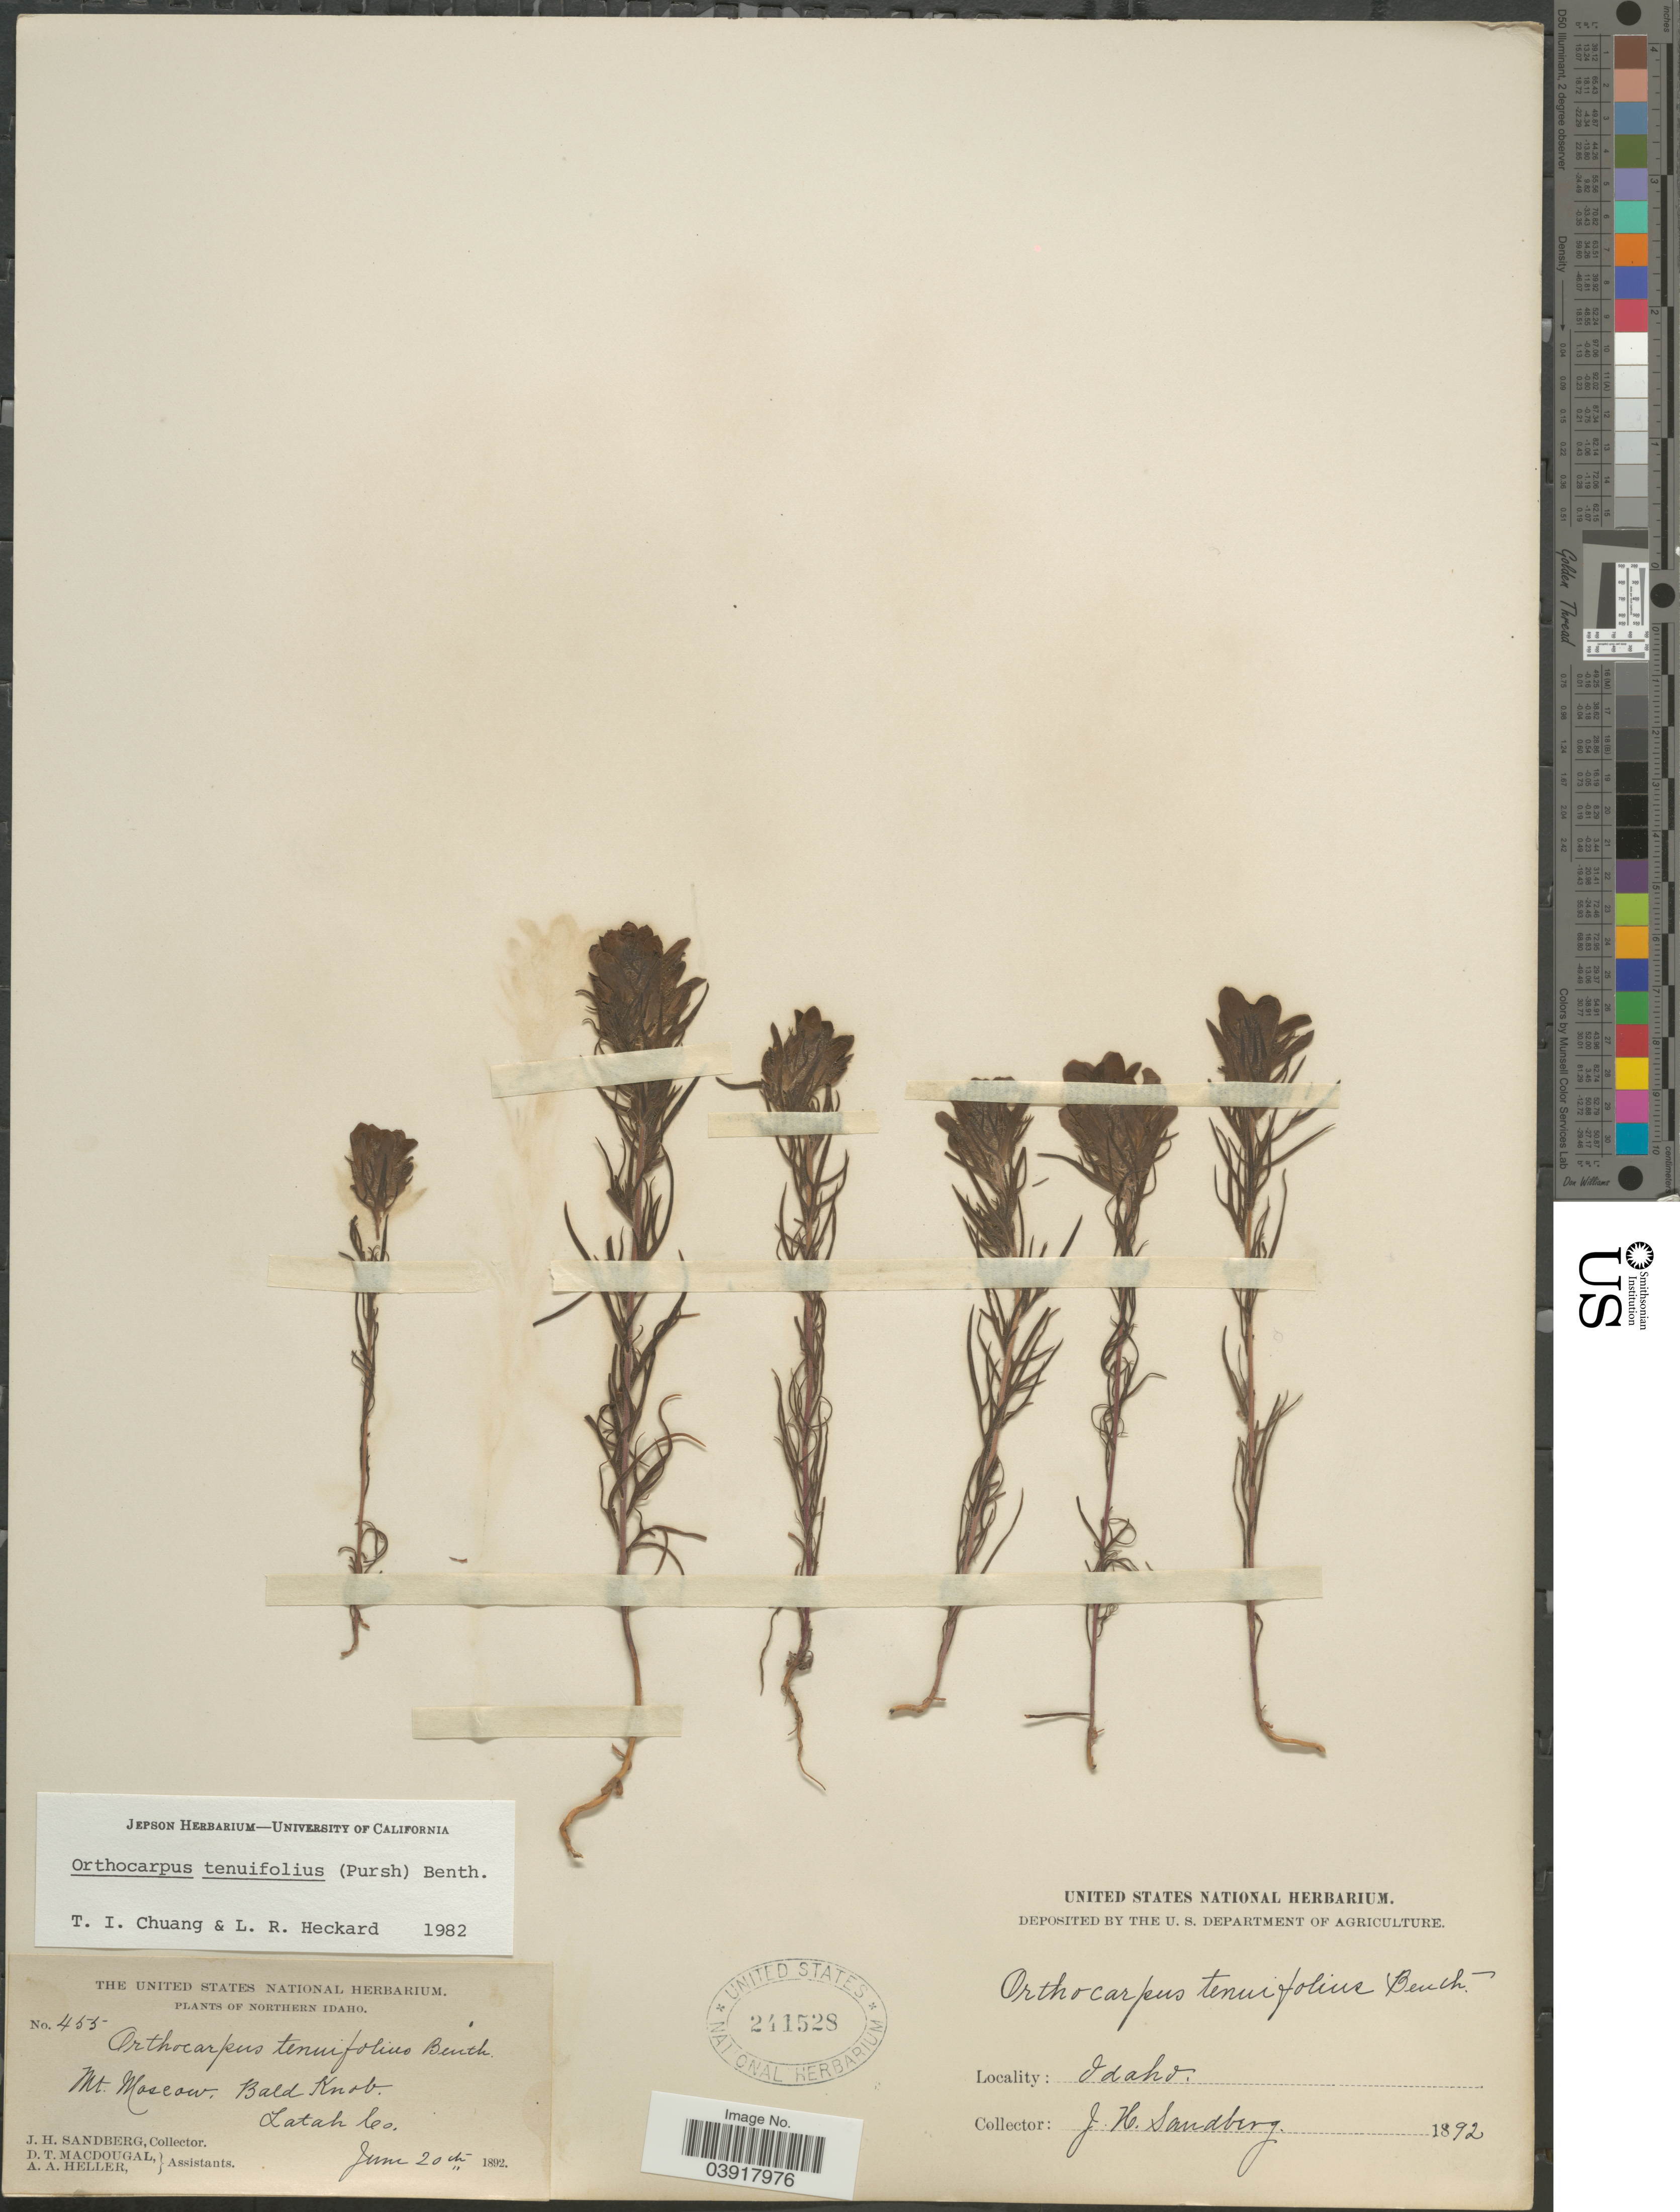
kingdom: Plantae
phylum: Tracheophyta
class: Magnoliopsida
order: Lamiales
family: Orobanchaceae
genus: Orthocarpus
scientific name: Orthocarpus tenuifolius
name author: (Pursh) Benth.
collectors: J. H. Sandberg, D. T. MacDougal & A. A. Heller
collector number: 455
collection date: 1892-06-20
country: United States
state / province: Idaho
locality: Northern Idaho. Mt. Moscow, Bald Knob, Latah Co.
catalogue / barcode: US 241528